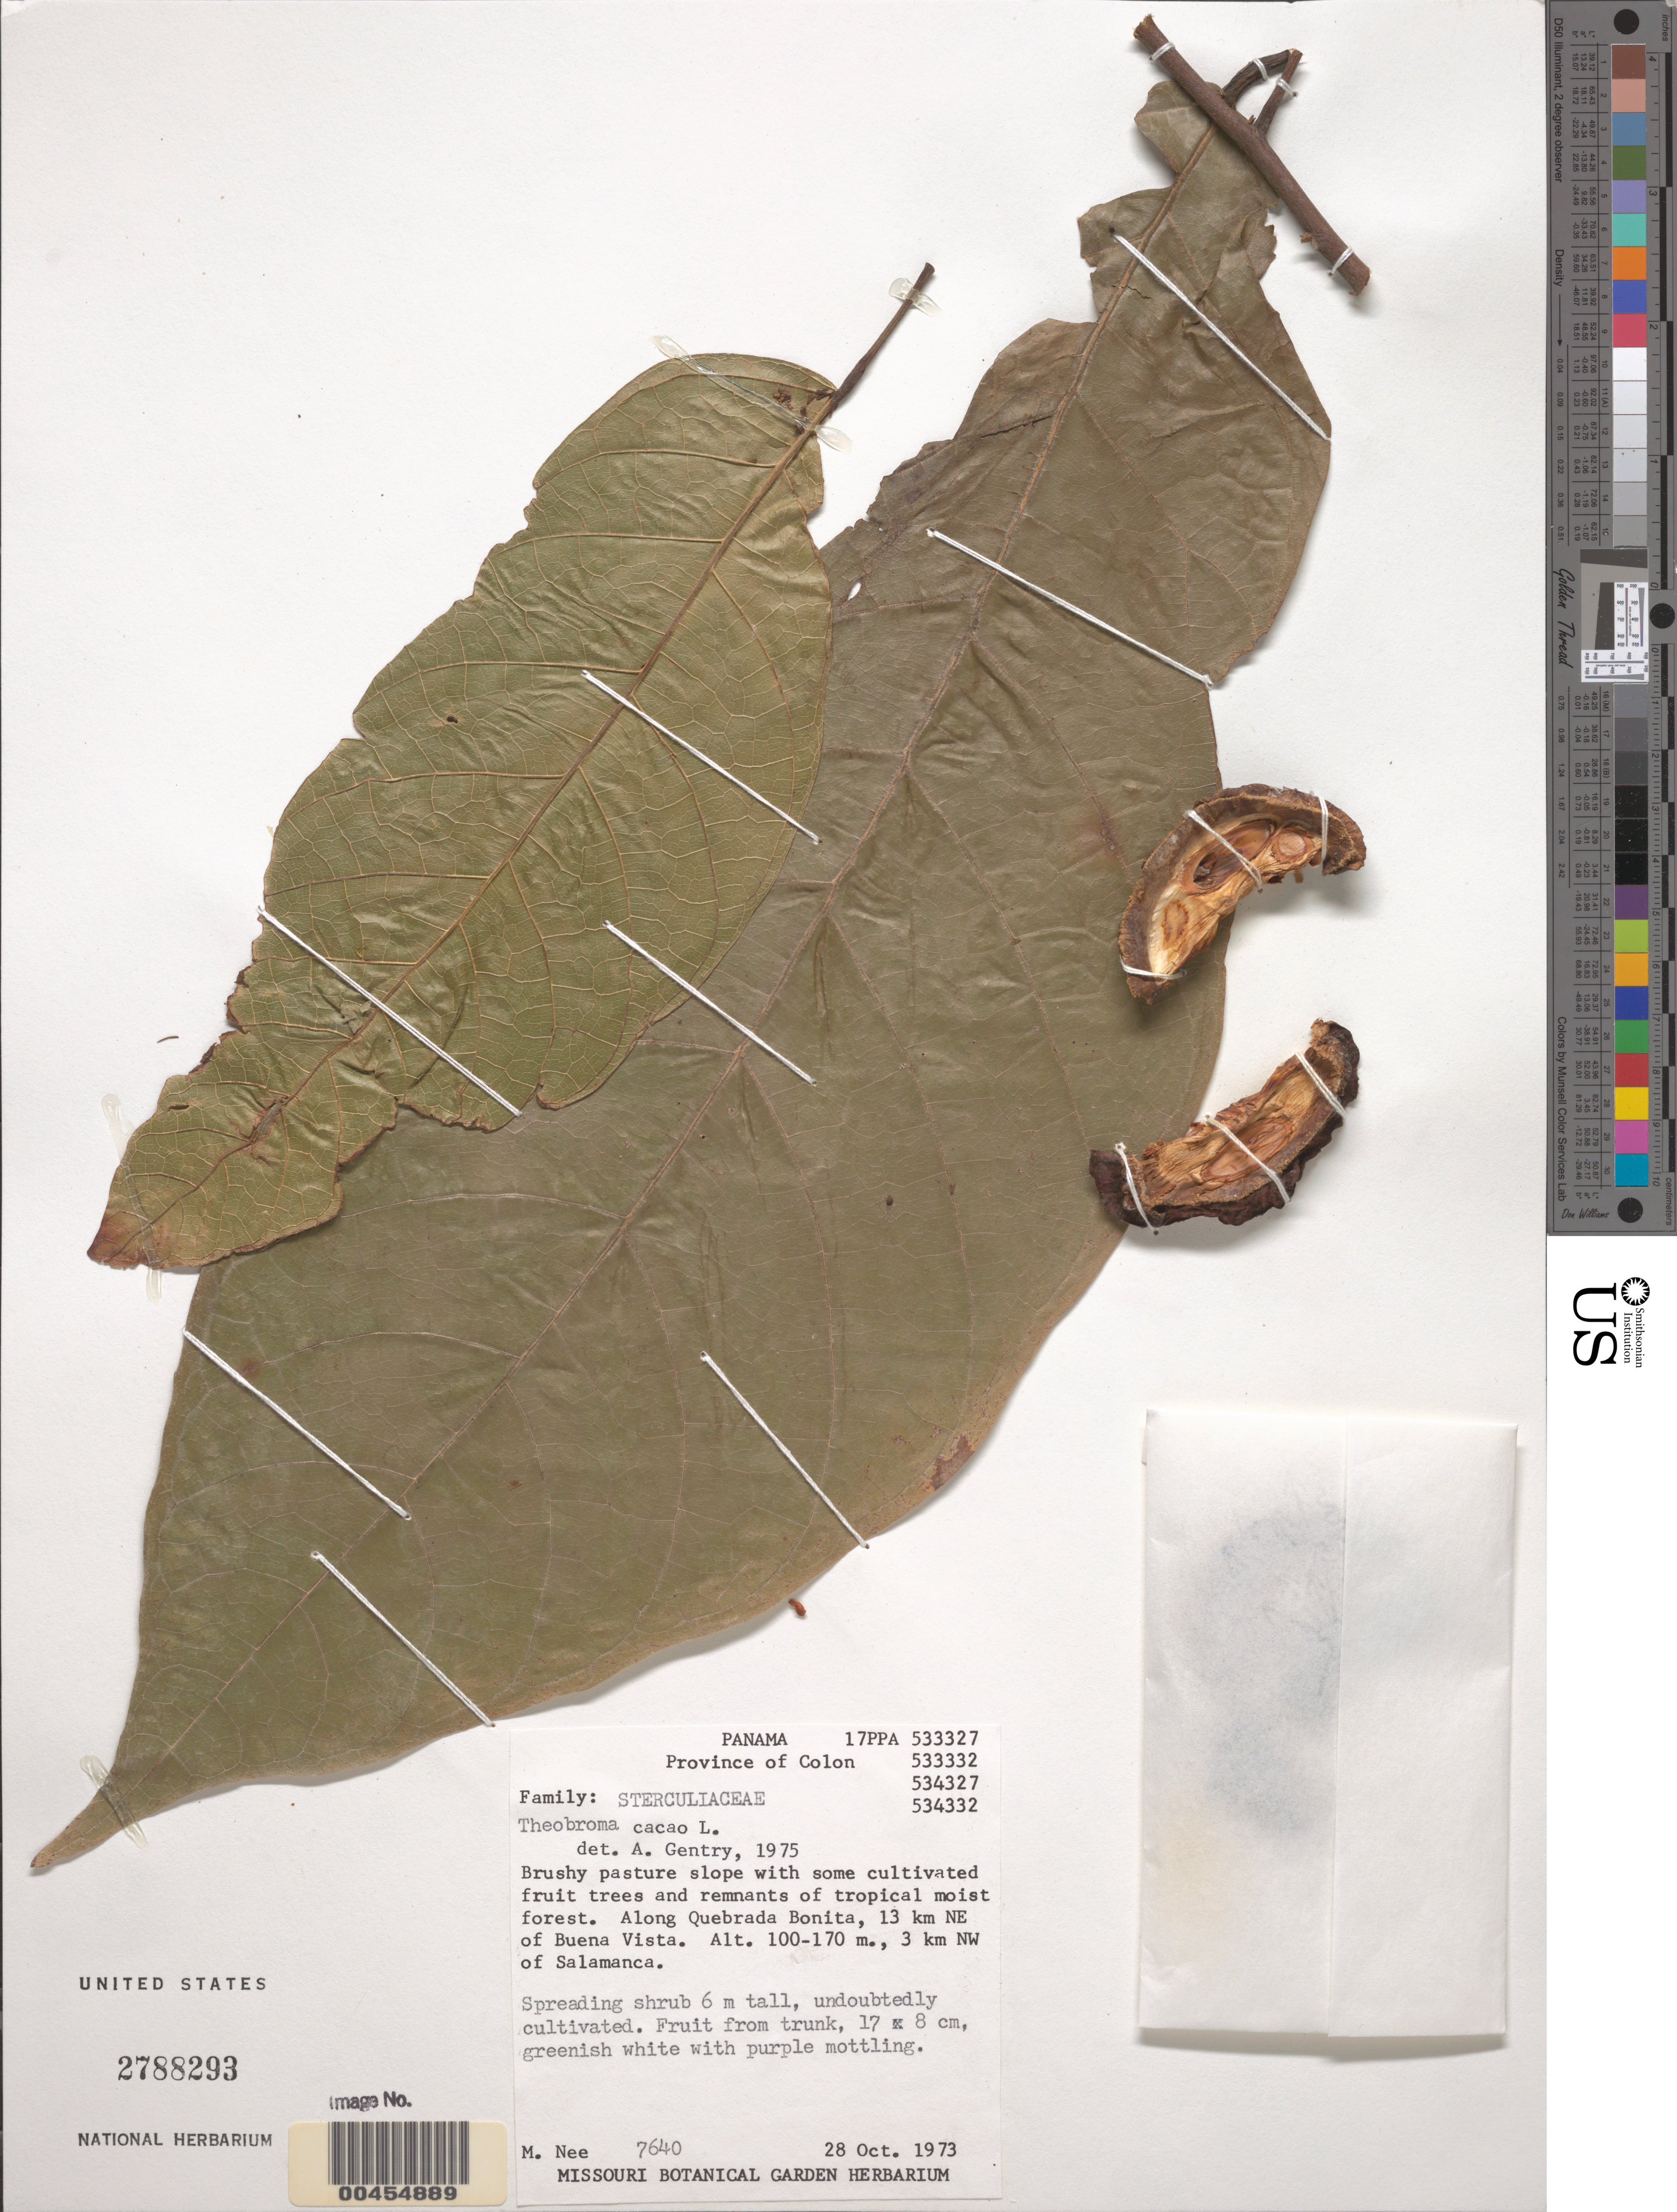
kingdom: Plantae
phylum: Tracheophyta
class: Magnoliopsida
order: Malvales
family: Malvaceae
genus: Theobroma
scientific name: Theobroma cacao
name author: L.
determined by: Gentry, A. H.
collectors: M. Nee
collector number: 7640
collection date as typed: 28 Oct 1973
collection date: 1973-10-28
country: Panama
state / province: Colón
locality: along Quebrada Bonita; 13 km NE of Buena Vista 3 km NW of Salamanca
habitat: Brushy pasture slope with some cultivated fruit trees and remnants of tropical moist forest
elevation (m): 100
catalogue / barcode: US 2788293